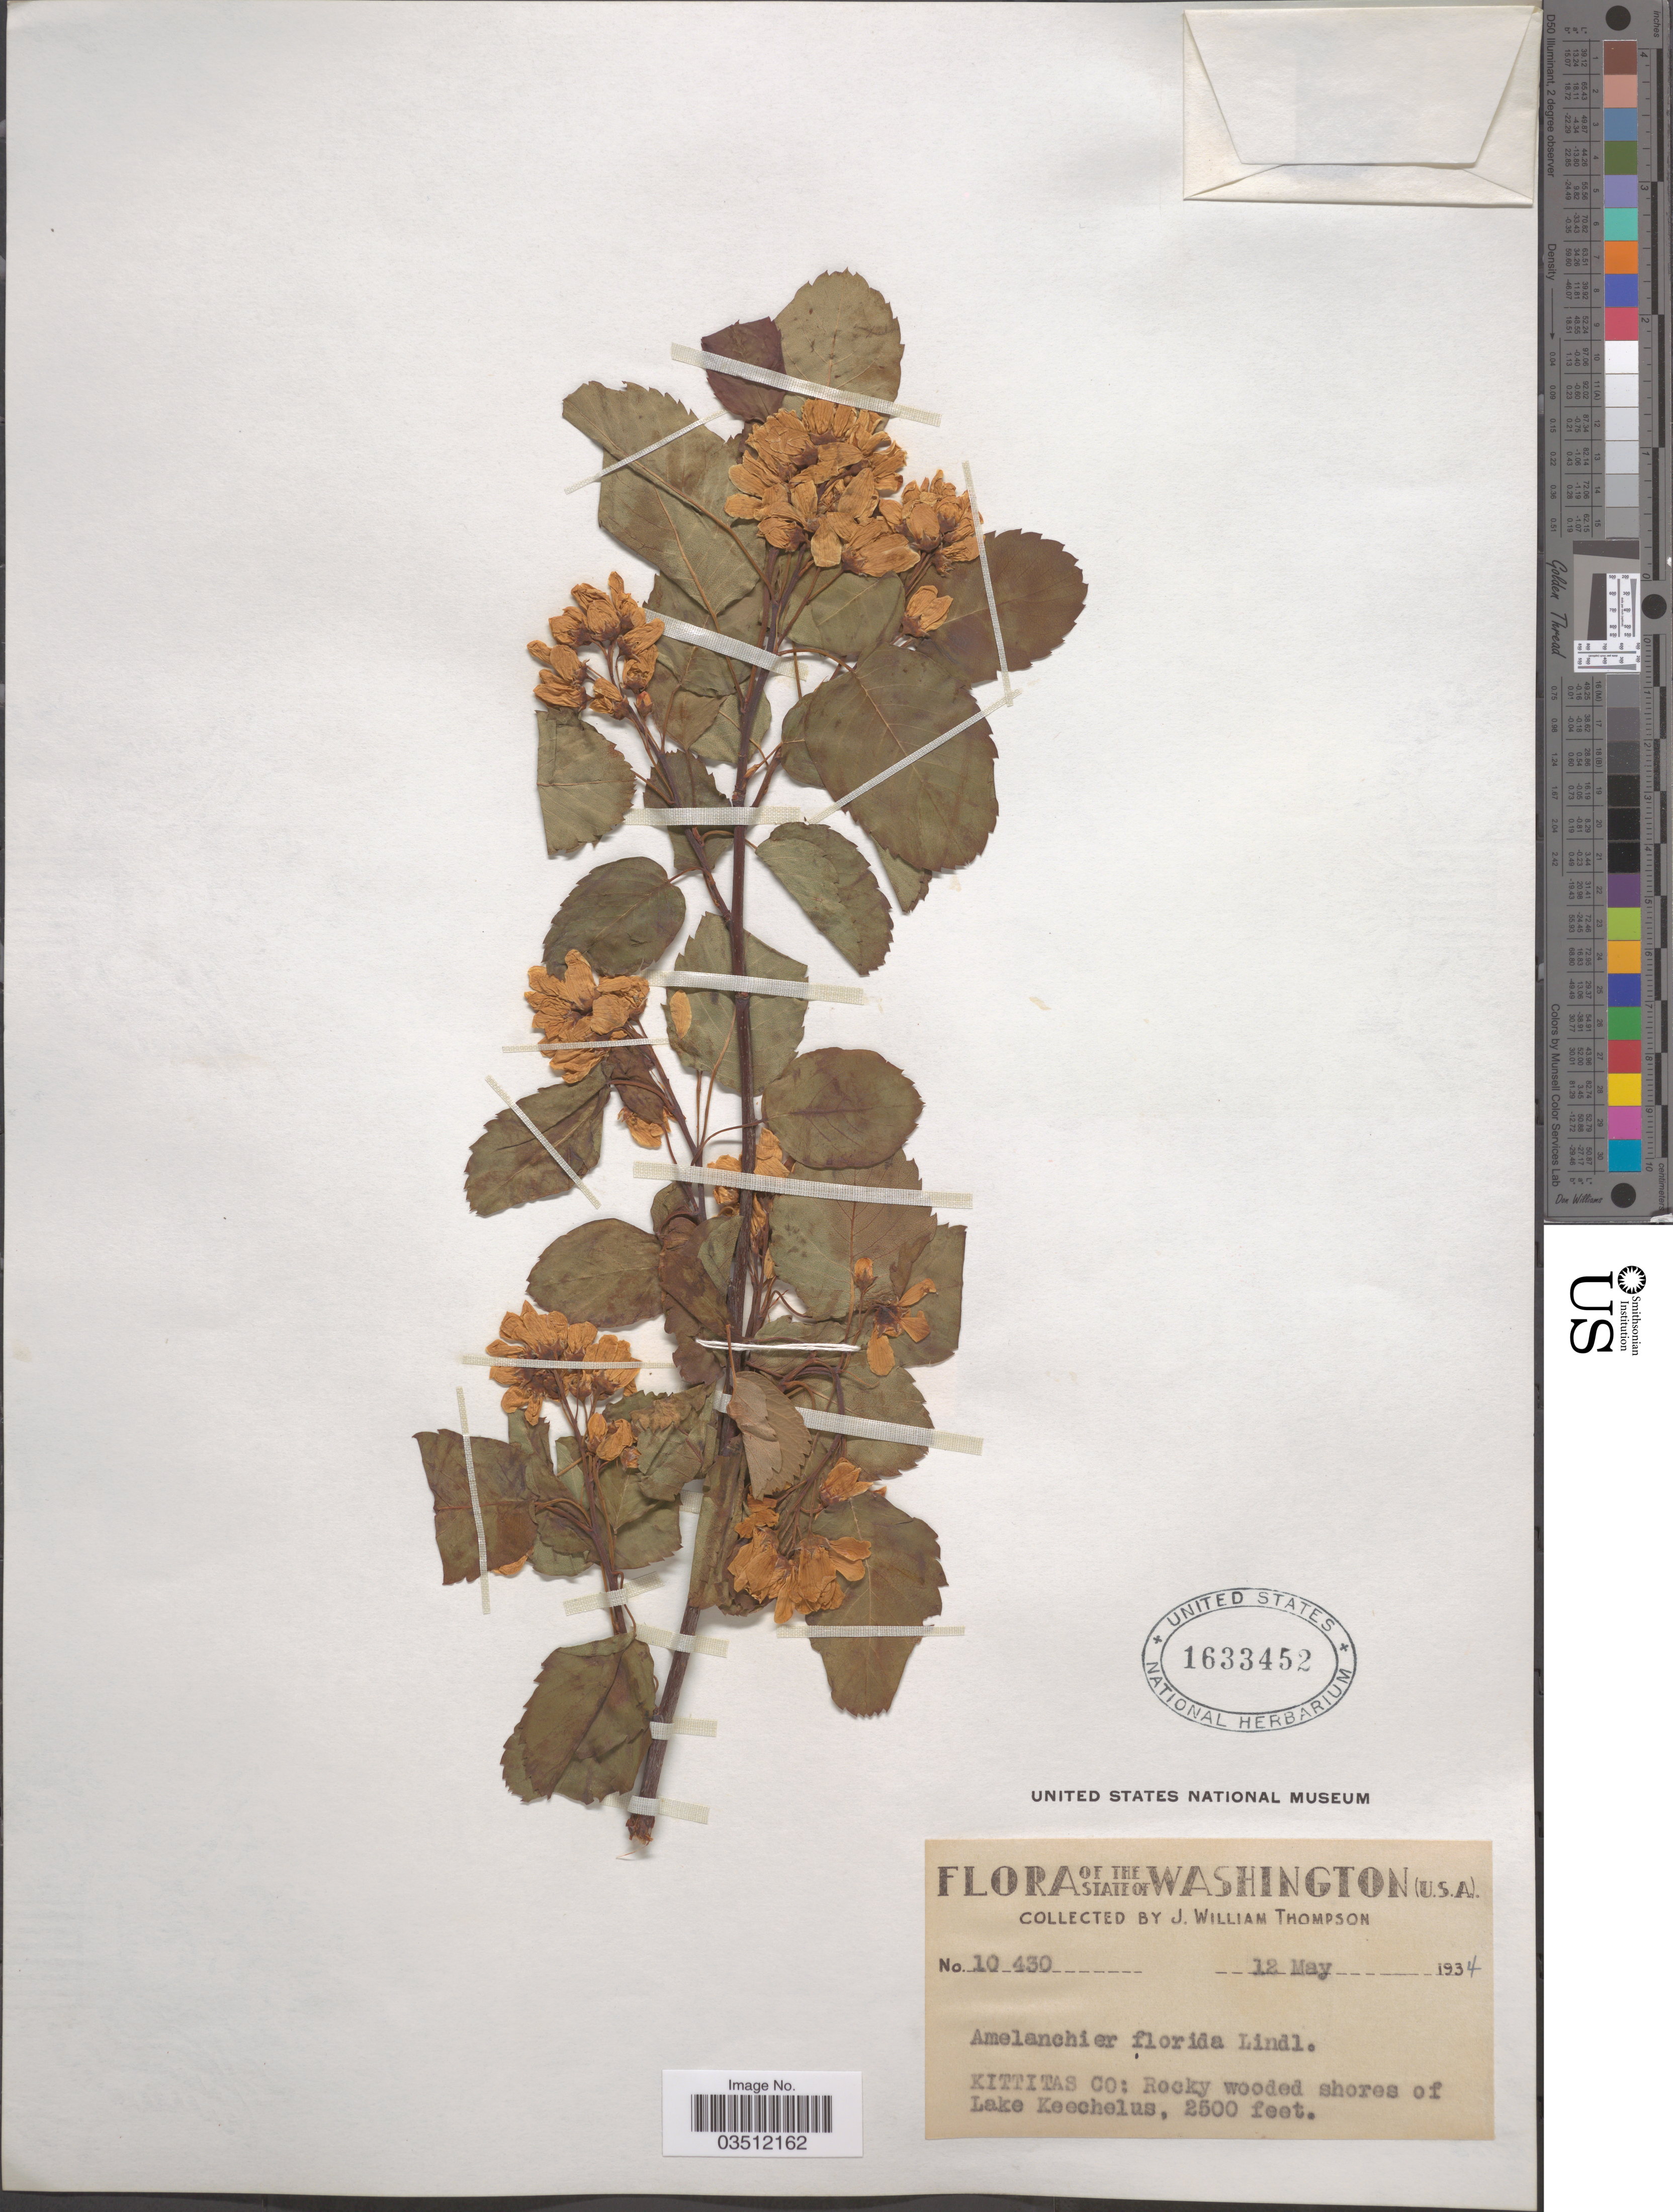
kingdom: Plantae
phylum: Tracheophyta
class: Magnoliopsida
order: Rosales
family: Rosaceae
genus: Amelanchier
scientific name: Amelanchier florida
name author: Lindl.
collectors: J. W. Thompson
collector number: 10430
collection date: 1934-05-12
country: United States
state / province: Washington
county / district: Kittitas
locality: Kittitas Co: Rocky wooded shores of Lake Keechelus.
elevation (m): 762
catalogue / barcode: US 1633452